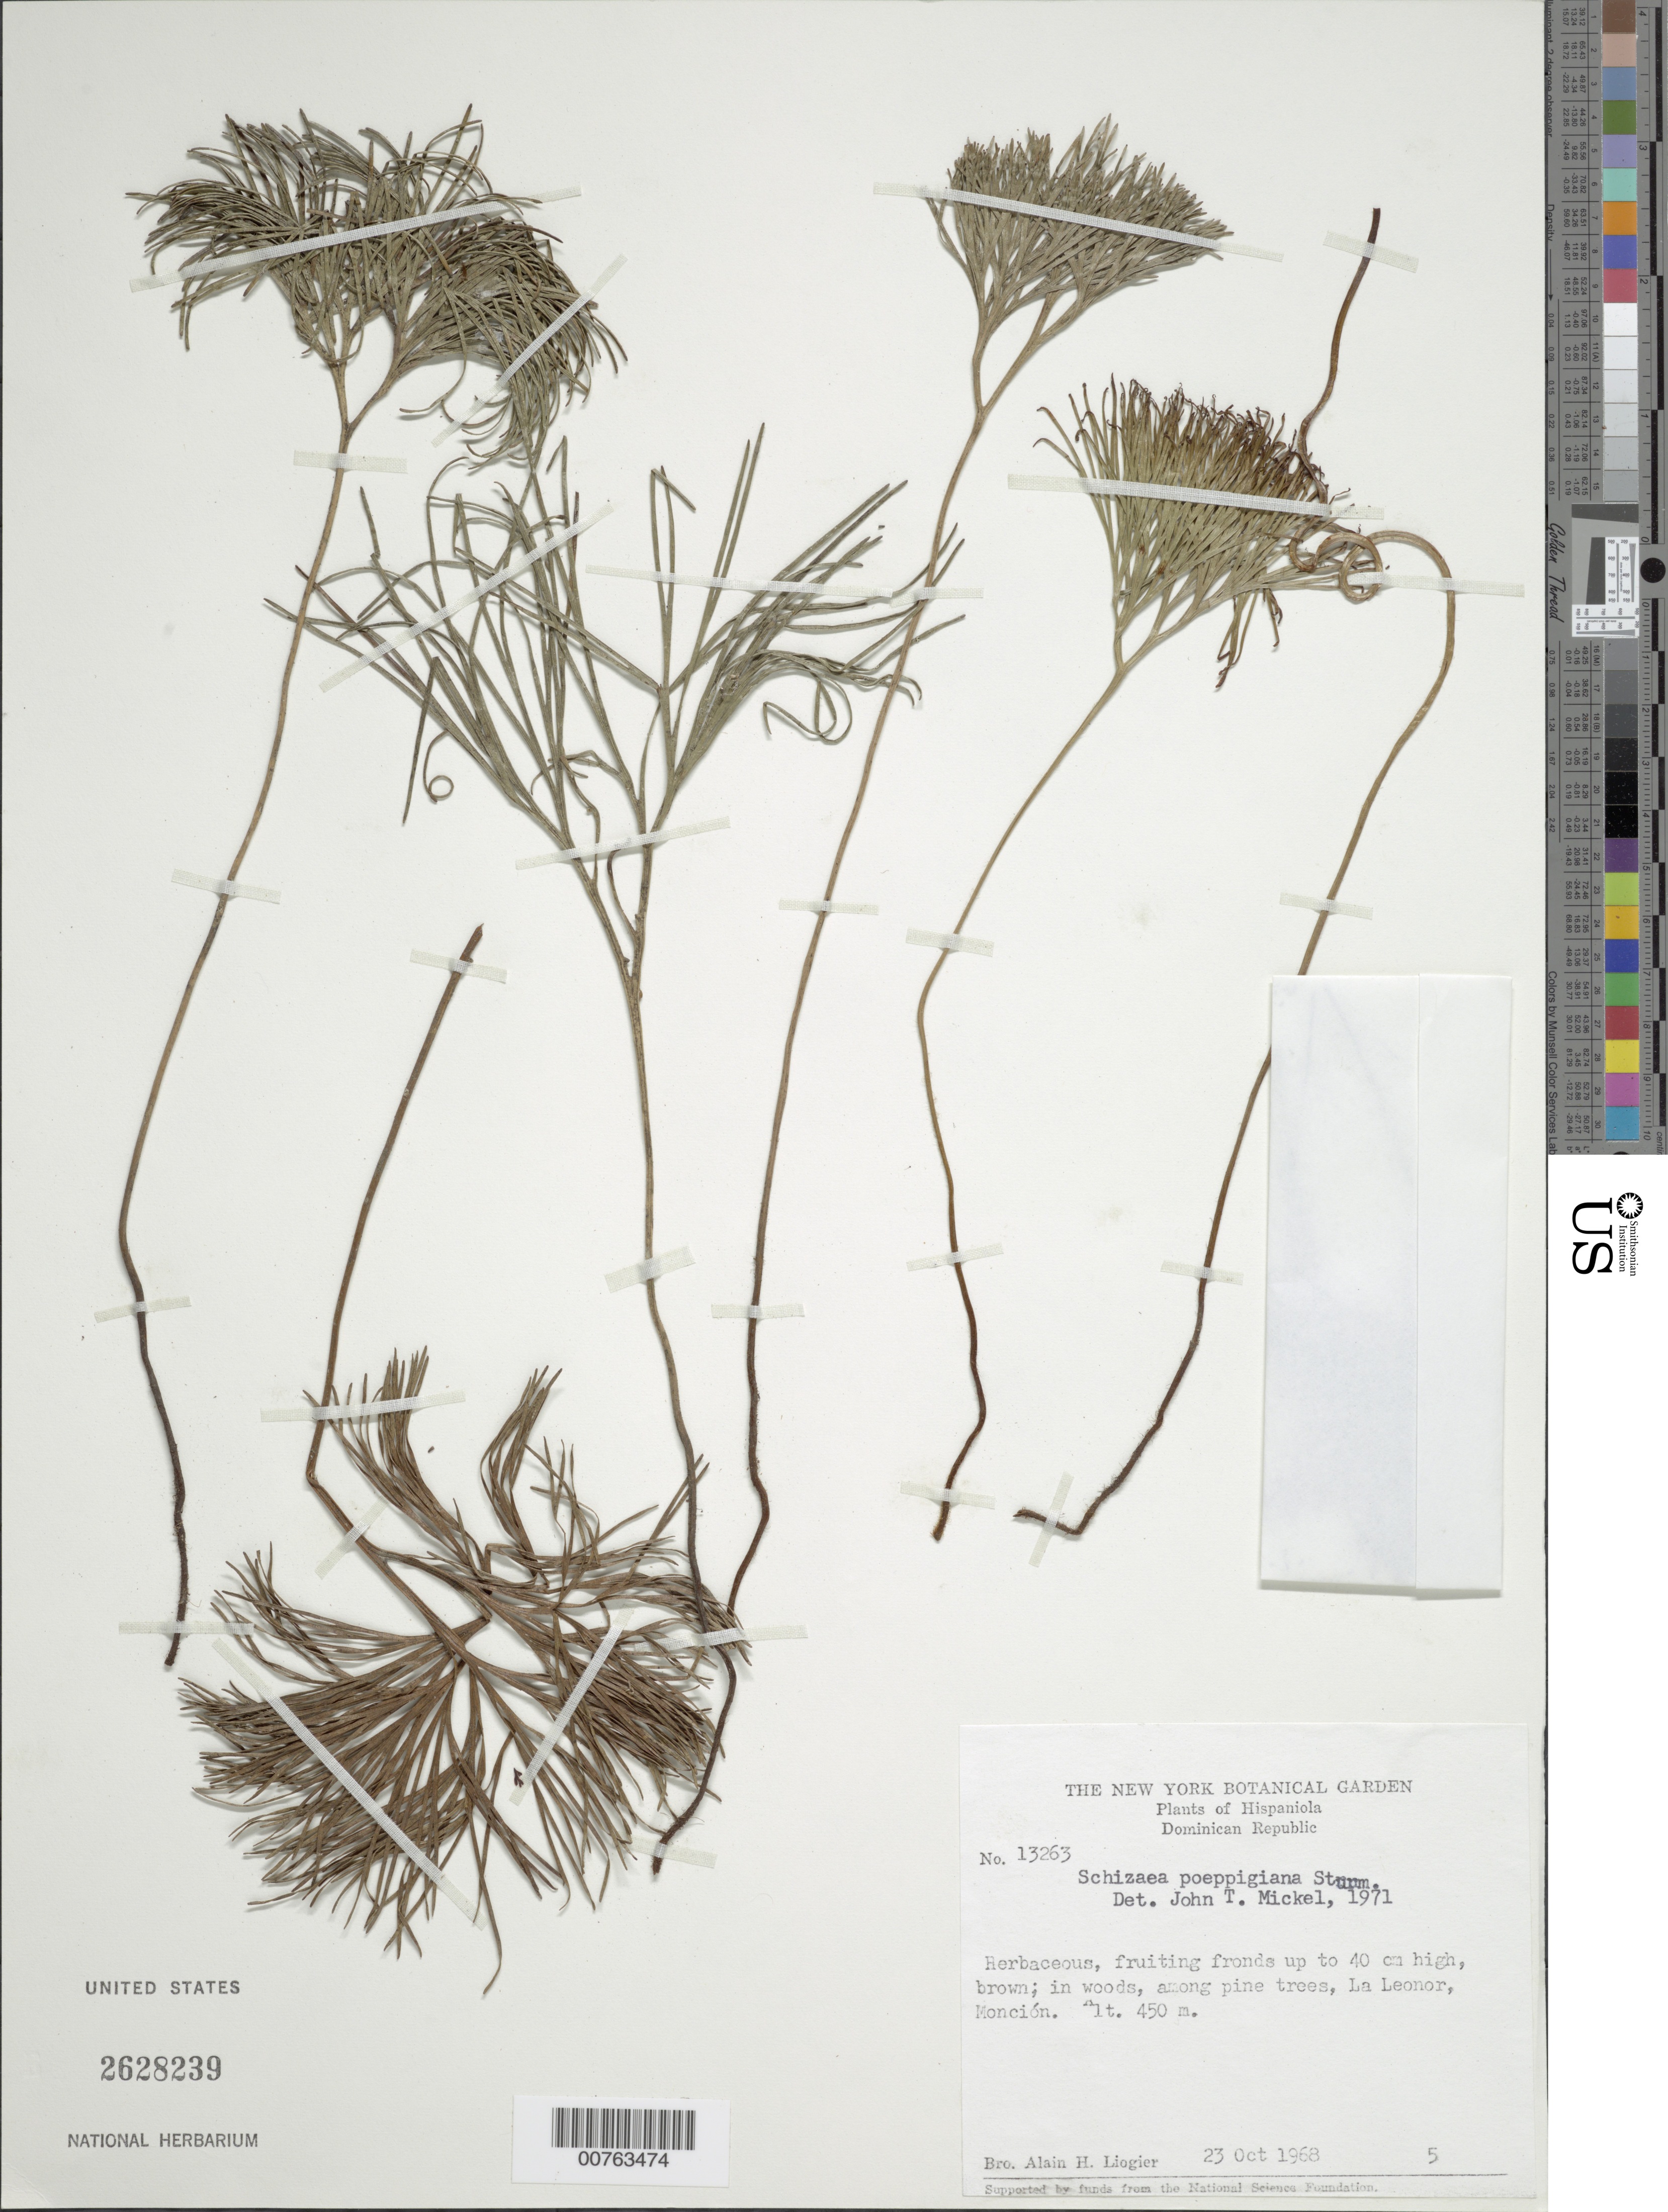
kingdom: Plantae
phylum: Tracheophyta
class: Polypodiopsida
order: Schizaeales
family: Schizaeaceae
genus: Schizaea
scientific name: Schizaea poeppigiana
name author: J.W. Sturm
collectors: A. H. Liogier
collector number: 13263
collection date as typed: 23 Oct 1968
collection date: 1968-10-23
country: Dominican Republic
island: Hispaniola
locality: La Leonor, Monción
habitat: In woods, among pine trees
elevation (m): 450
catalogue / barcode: US 2628239